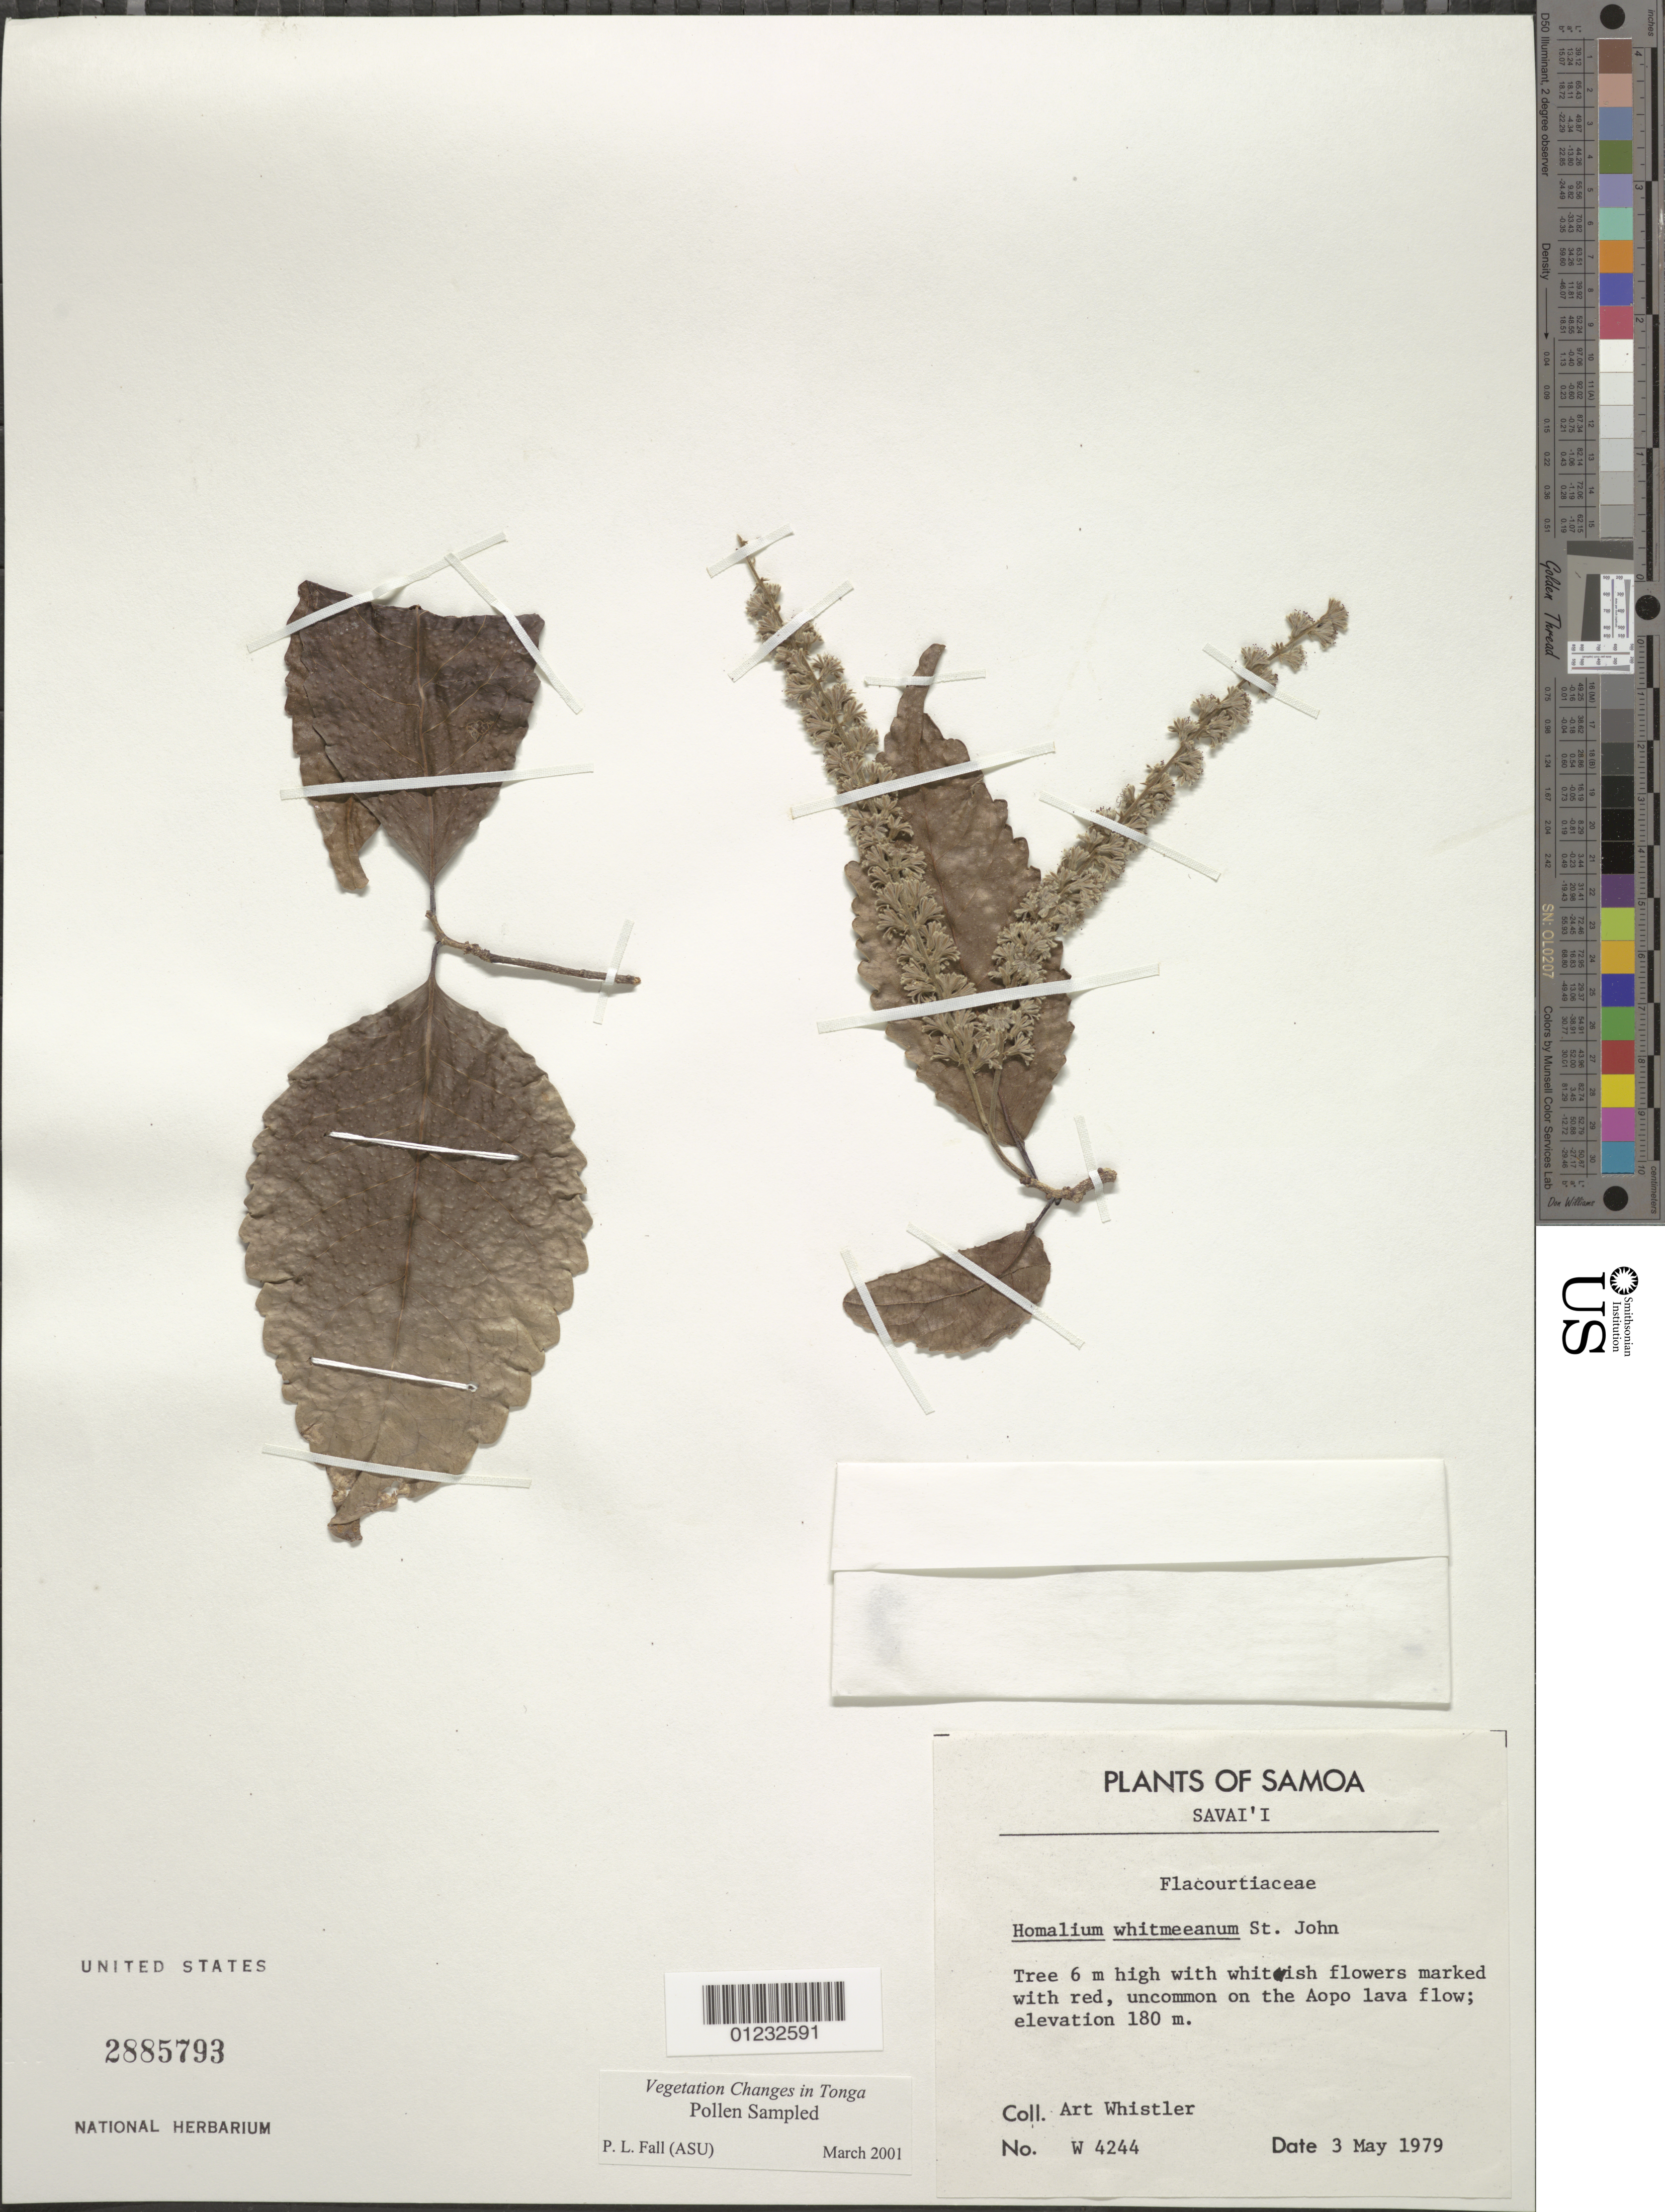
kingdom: Plantae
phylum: Tracheophyta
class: Magnoliopsida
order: Malpighiales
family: Salicaceae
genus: Homalium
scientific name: Homalium whitmeeanum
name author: H. St. John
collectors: A. Whistler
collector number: W 4244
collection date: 1979-05-03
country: Samoa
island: Savai'i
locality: On the Aopo lava flow.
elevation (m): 180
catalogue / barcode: US 2885793